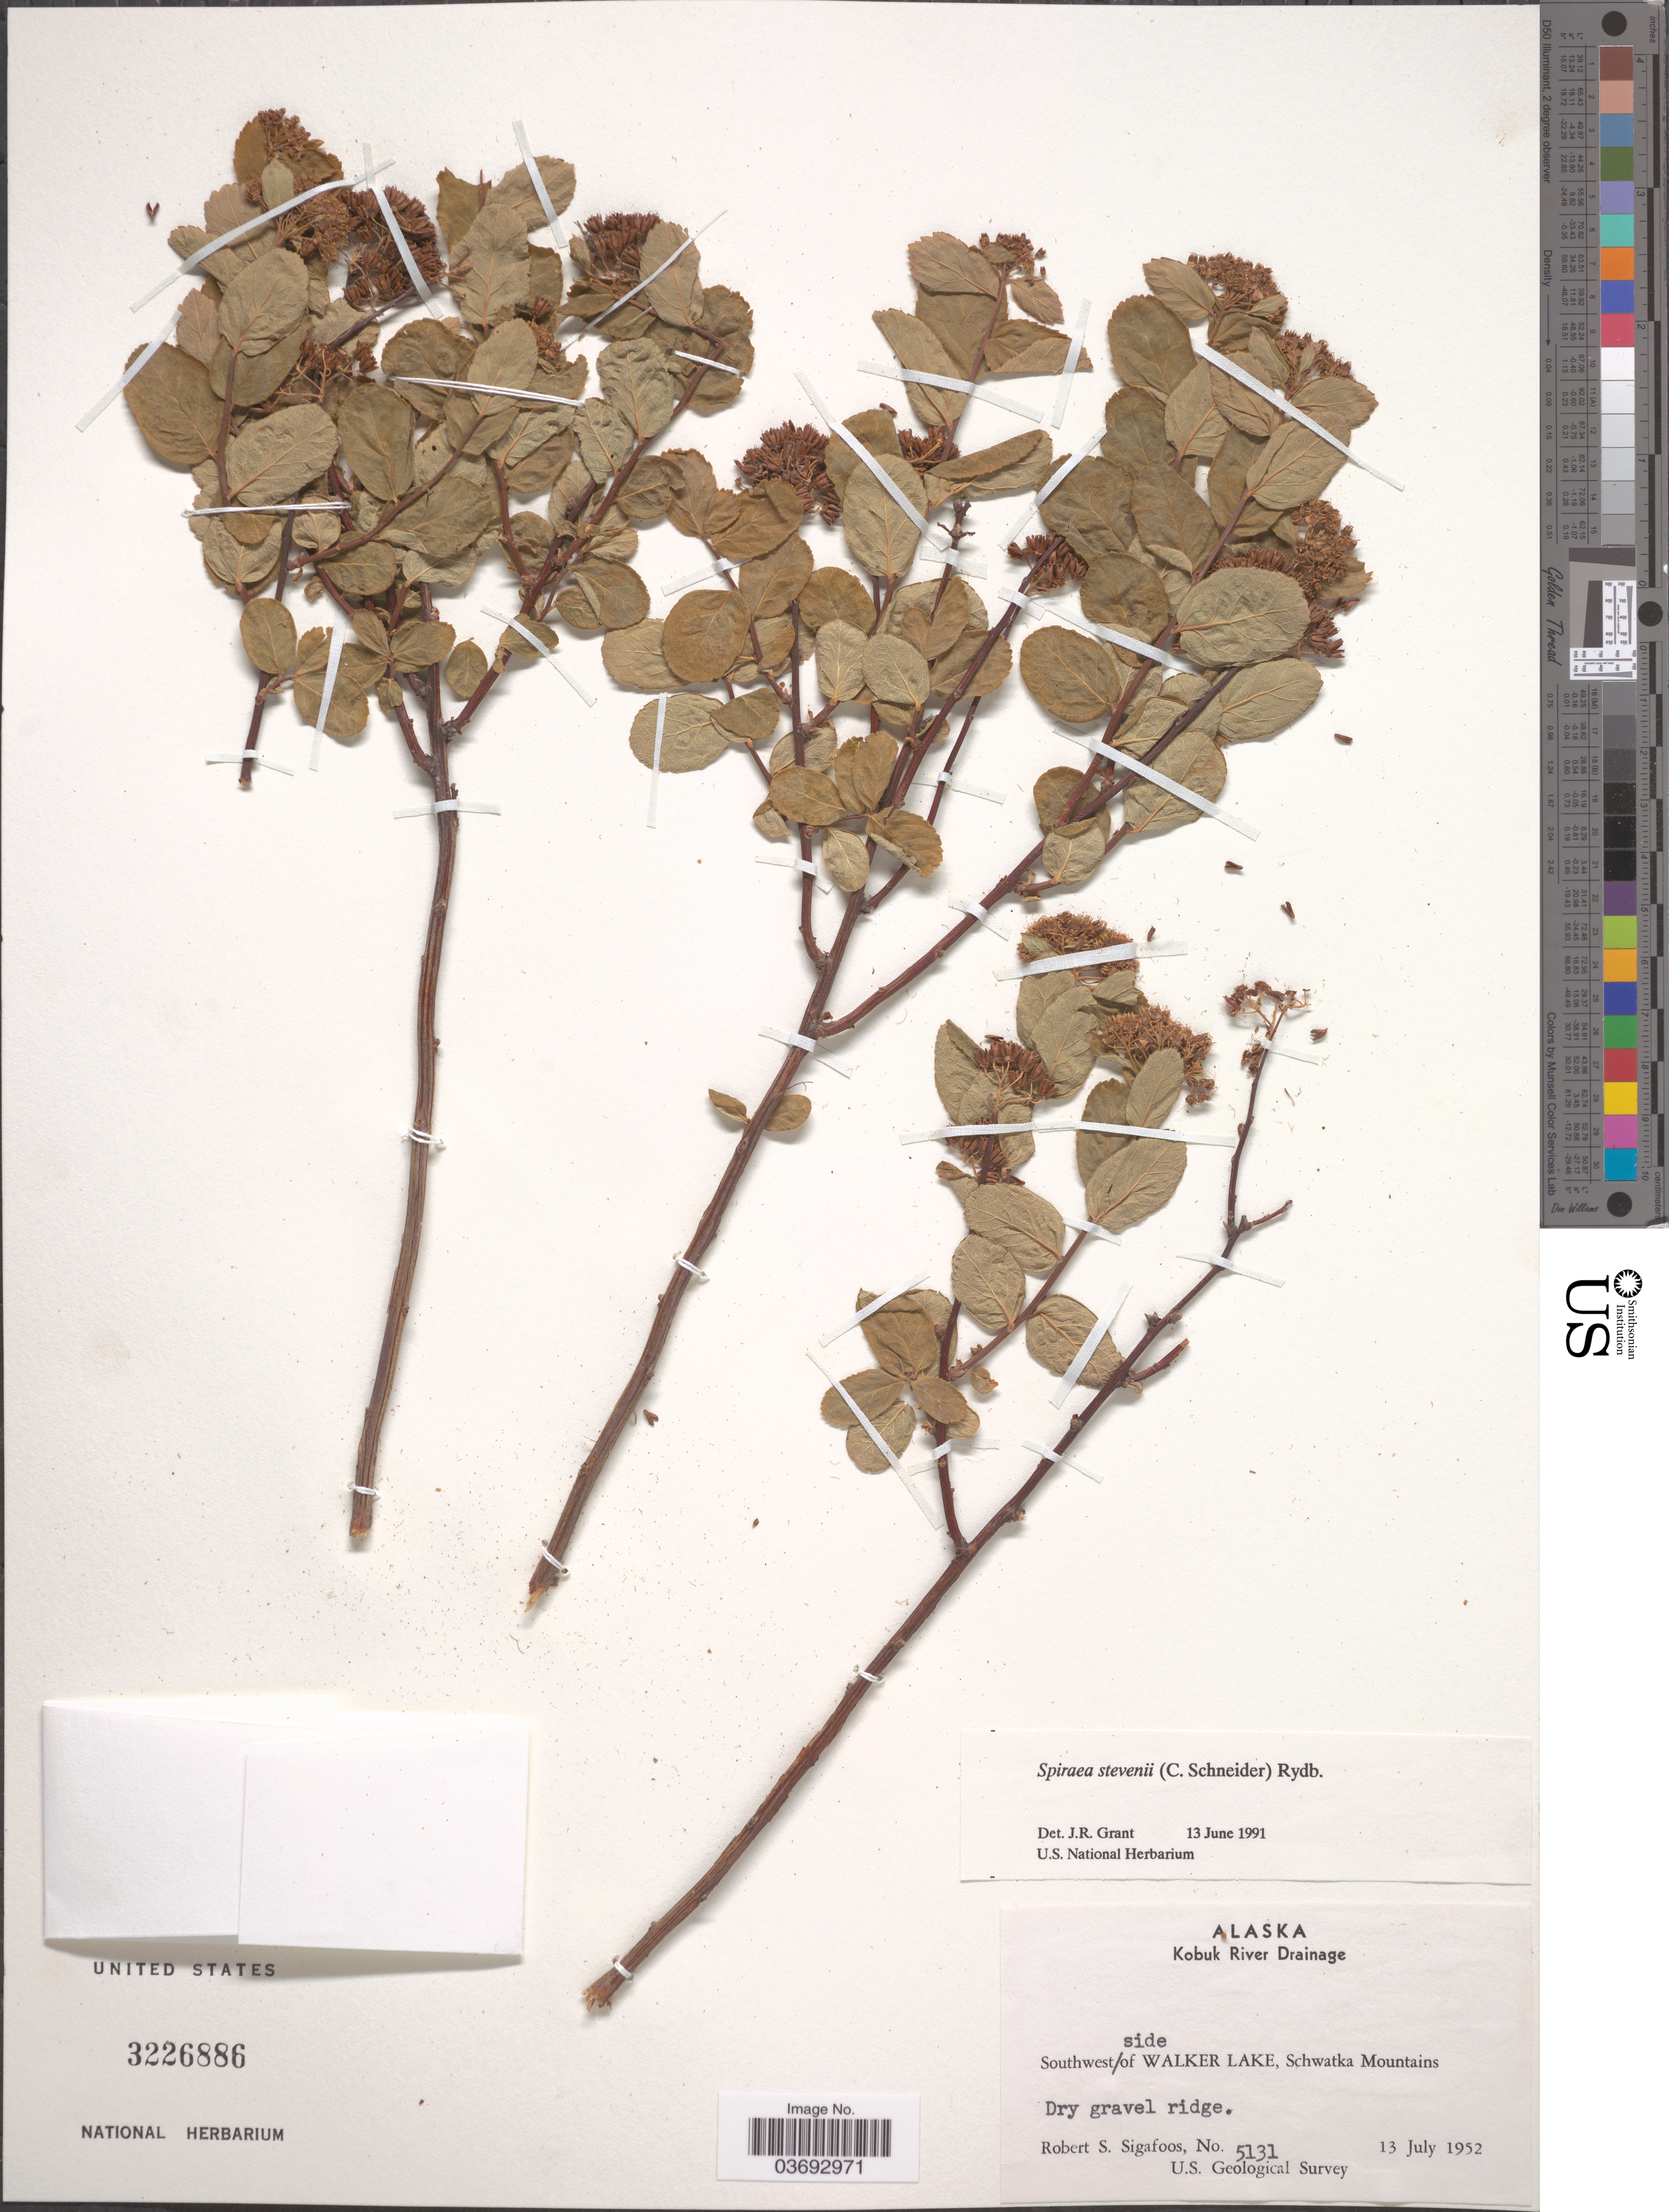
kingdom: Plantae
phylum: Tracheophyta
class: Magnoliopsida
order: Rosales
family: Rosaceae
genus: Spiraea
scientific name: Spiraea stevenii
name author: (C.K. Schneid.) Rydb.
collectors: R. Sigafoos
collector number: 5131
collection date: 1952-07-13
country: United States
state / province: Alaska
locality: Kobuk River Drainage. Southwest side of Walker Lake, Schwatka Mountains. Dry gravel ridge.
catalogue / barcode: US 3226886